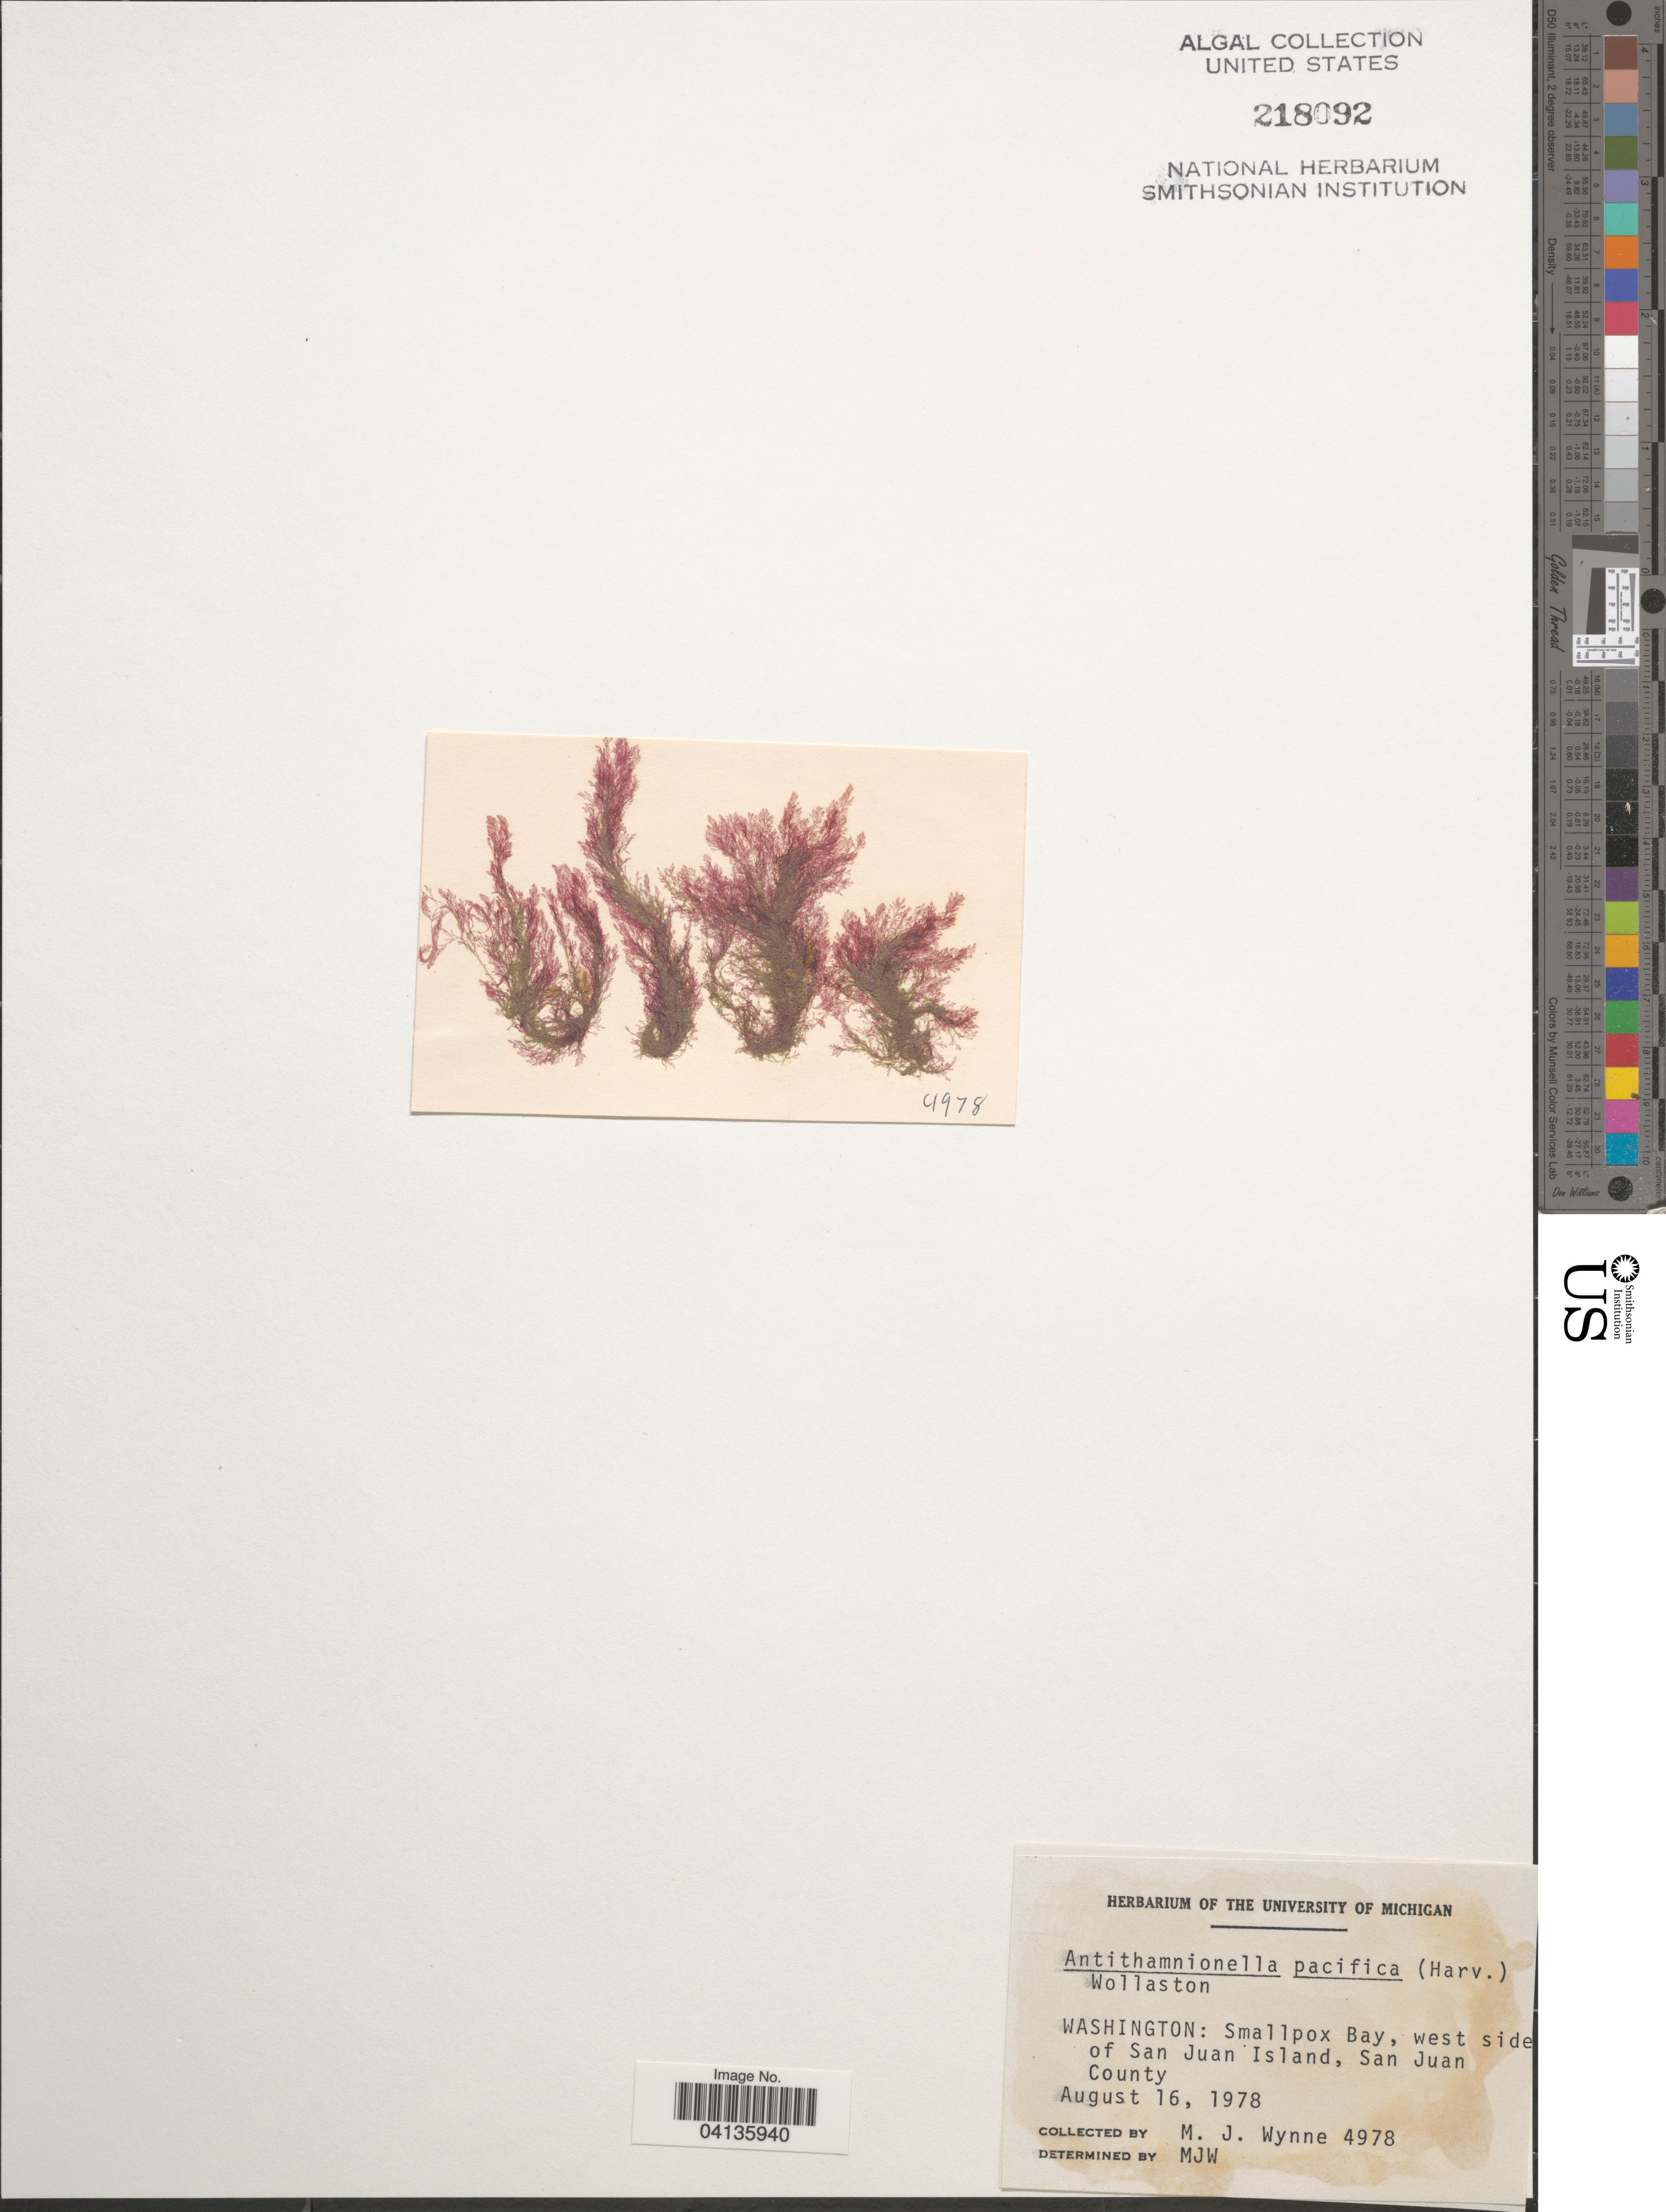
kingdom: Plantae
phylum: Rhodophyta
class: Florideophyceae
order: Ceramiales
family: Ceramiaceae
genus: Antithamnionella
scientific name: Antithamnionella pacifica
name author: (Harv.) Wollaston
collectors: M.J. Wynne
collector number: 4978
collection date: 1978-08-16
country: United States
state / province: Washington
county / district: San Juan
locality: Smallpox Bay, west side of San Juan Island, San Juan County.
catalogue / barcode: US 218092